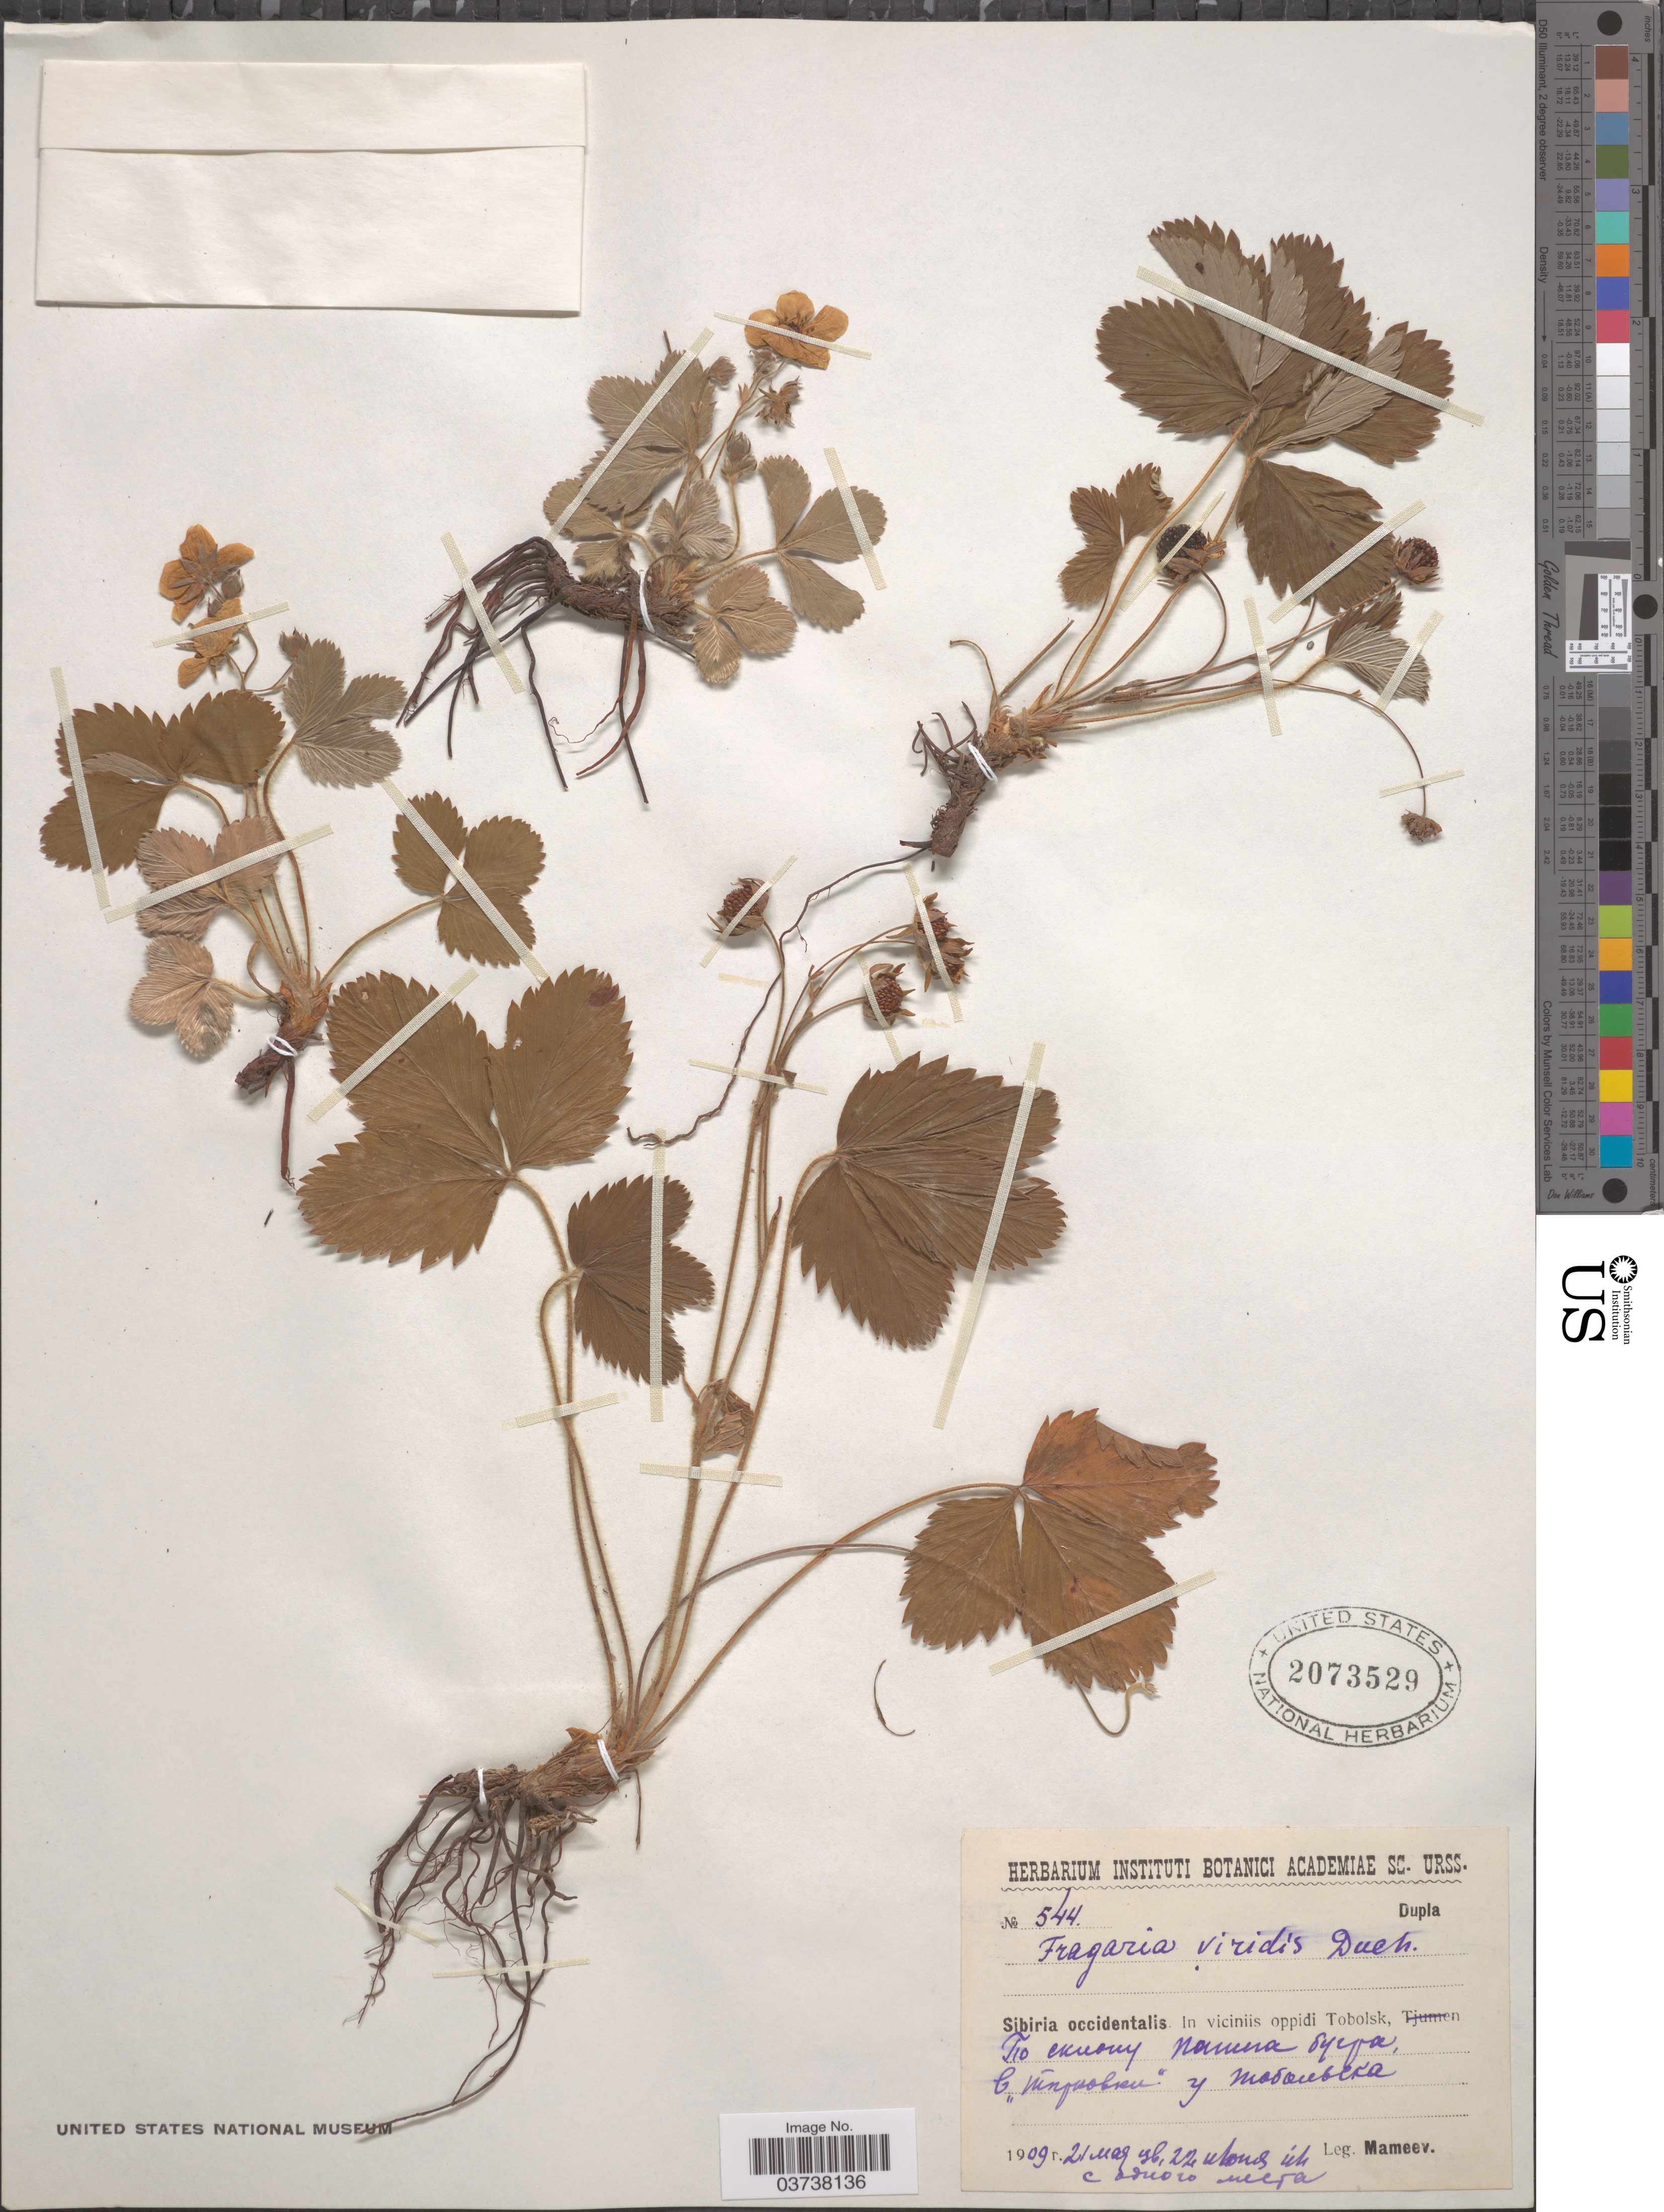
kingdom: Plantae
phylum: Tracheophyta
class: Magnoliopsida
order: Rosales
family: Rosaceae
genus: Fragaria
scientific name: Fragaria viridis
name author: Duch.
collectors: Mameev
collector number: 544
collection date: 1909-05-21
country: Russian Federation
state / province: Tyumen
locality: Sibiria occidentalis. In viciniis oppidi Tobolsk, X.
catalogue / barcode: US 2073529